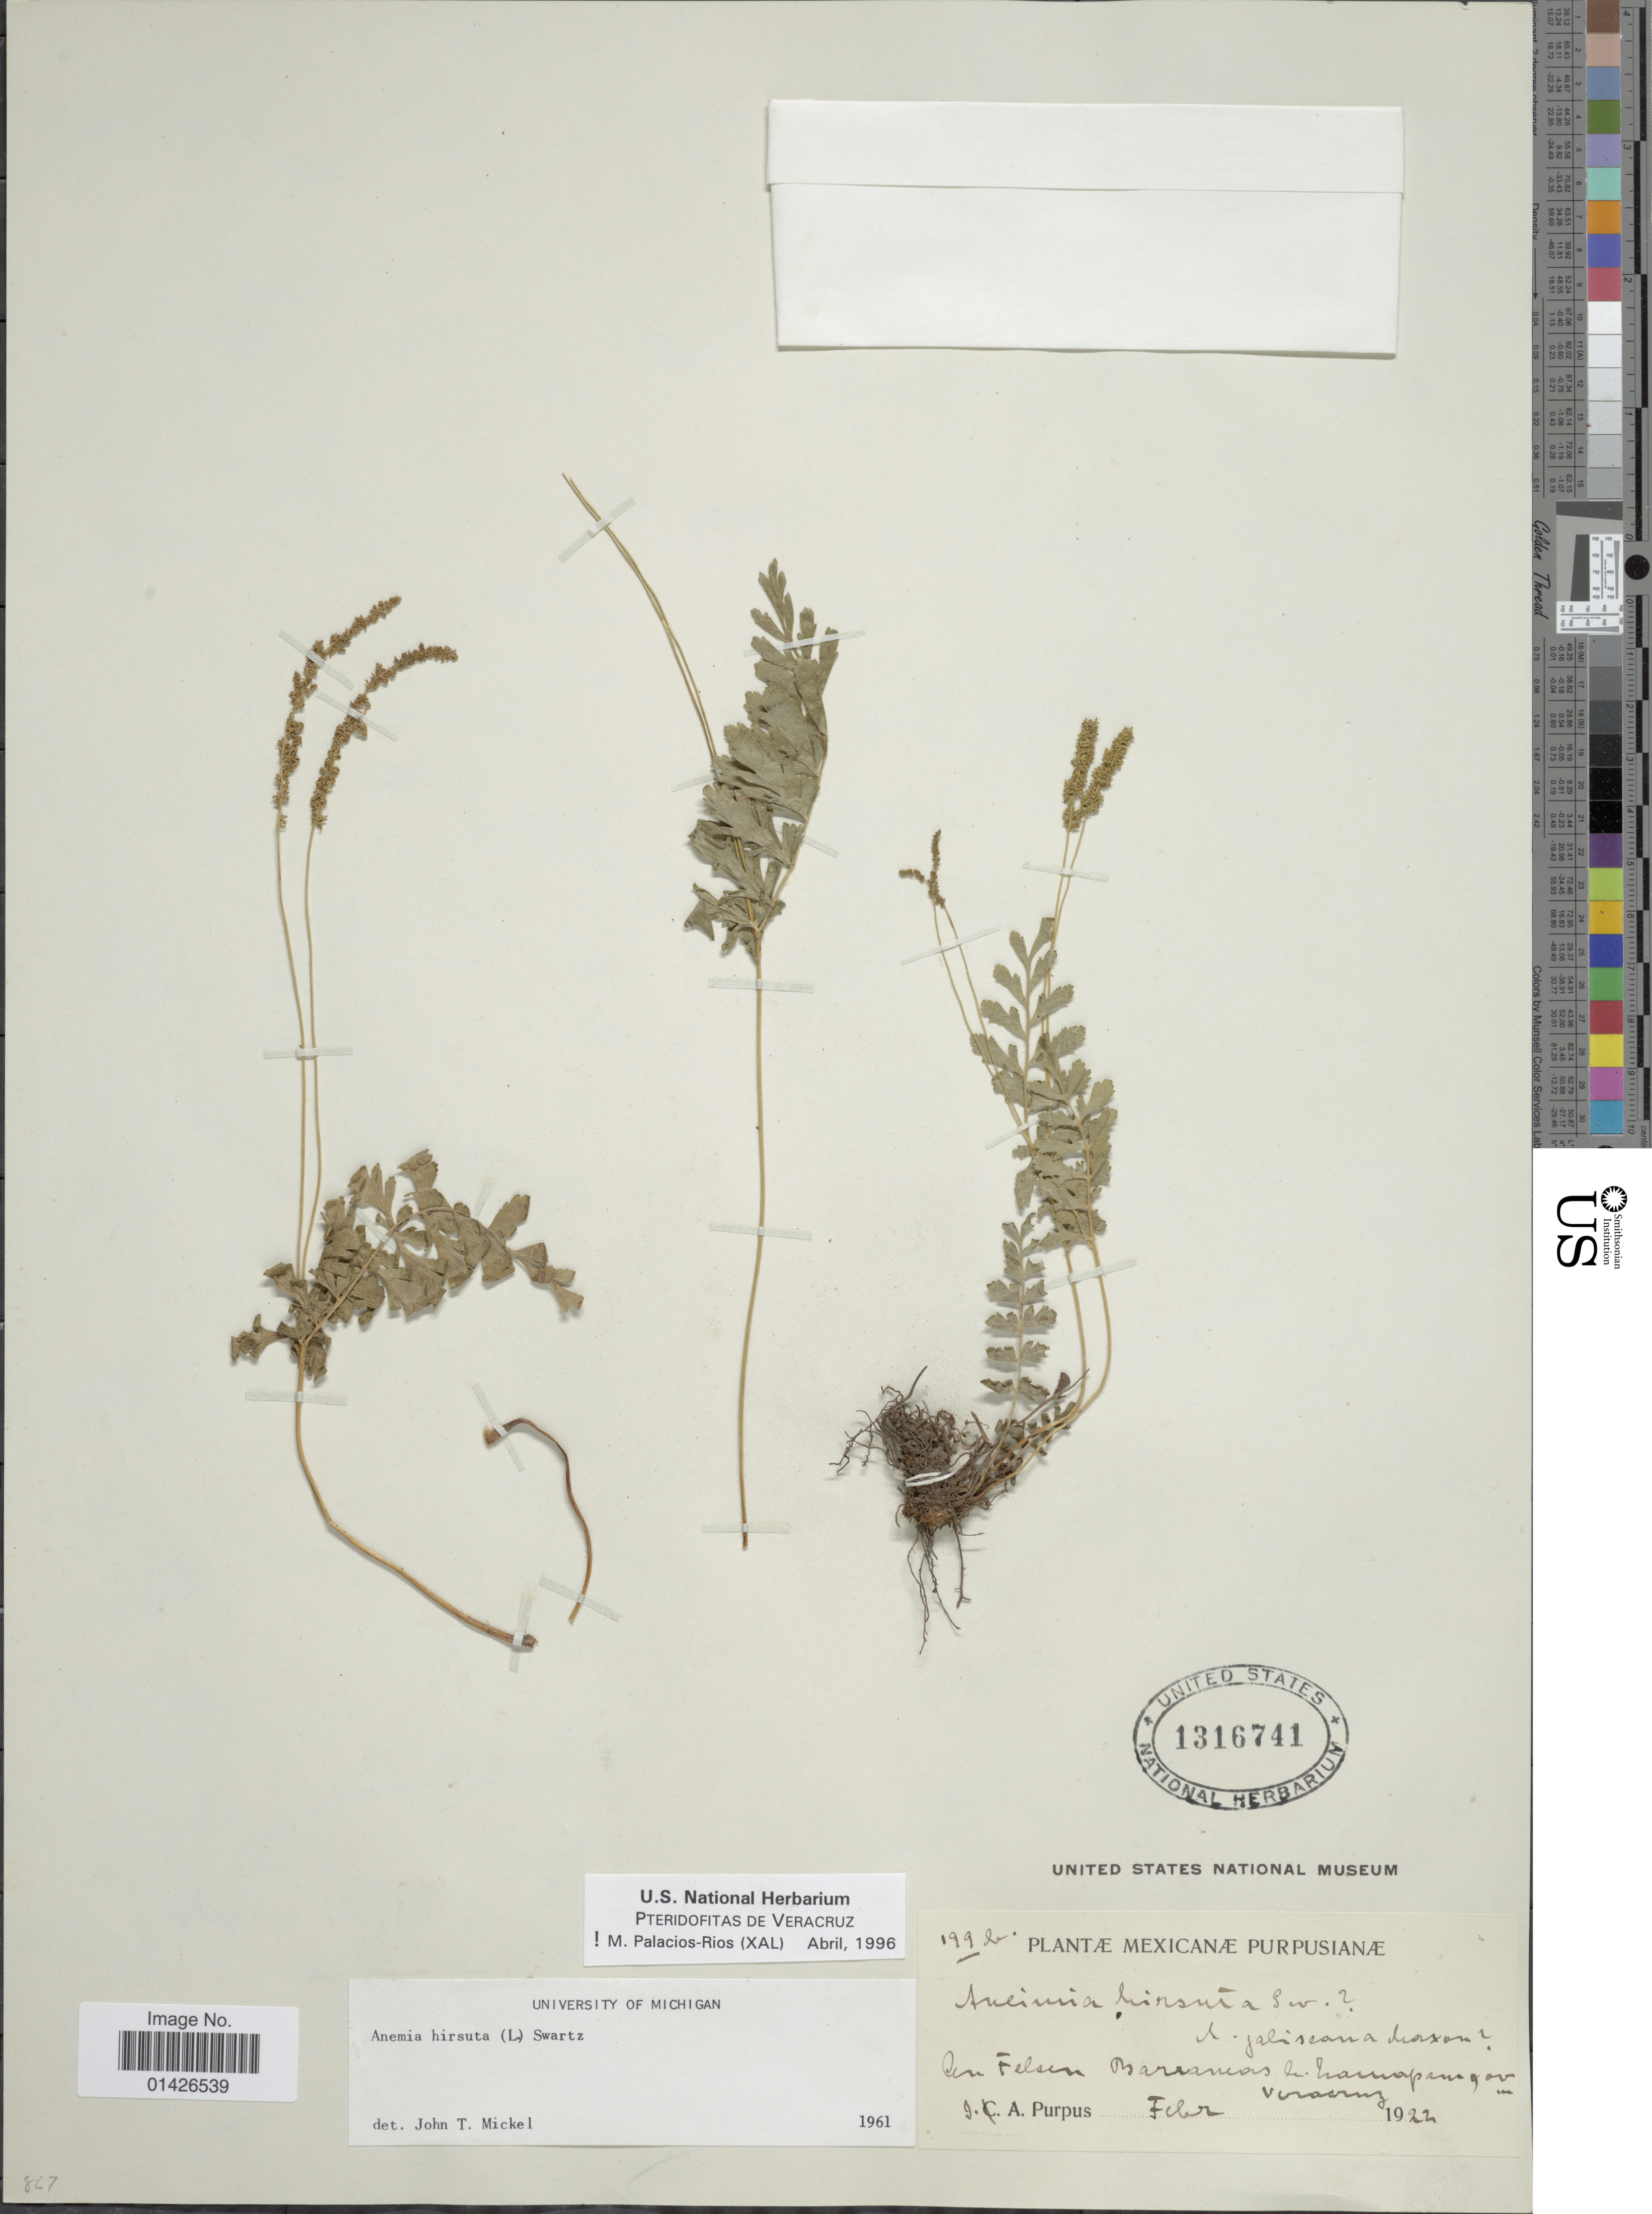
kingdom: Plantae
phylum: Tracheophyta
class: Polypodiopsida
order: Schizaeales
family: Anemiaceae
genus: Anemia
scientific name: Anemia hirsuta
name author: (L.) Sw.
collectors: J. A. Purpus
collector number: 199b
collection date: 1922-02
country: Mexico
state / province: Veracruz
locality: Au Felsen Barrancos bei Zacuapan, Veracruz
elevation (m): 900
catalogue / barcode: US 1316741